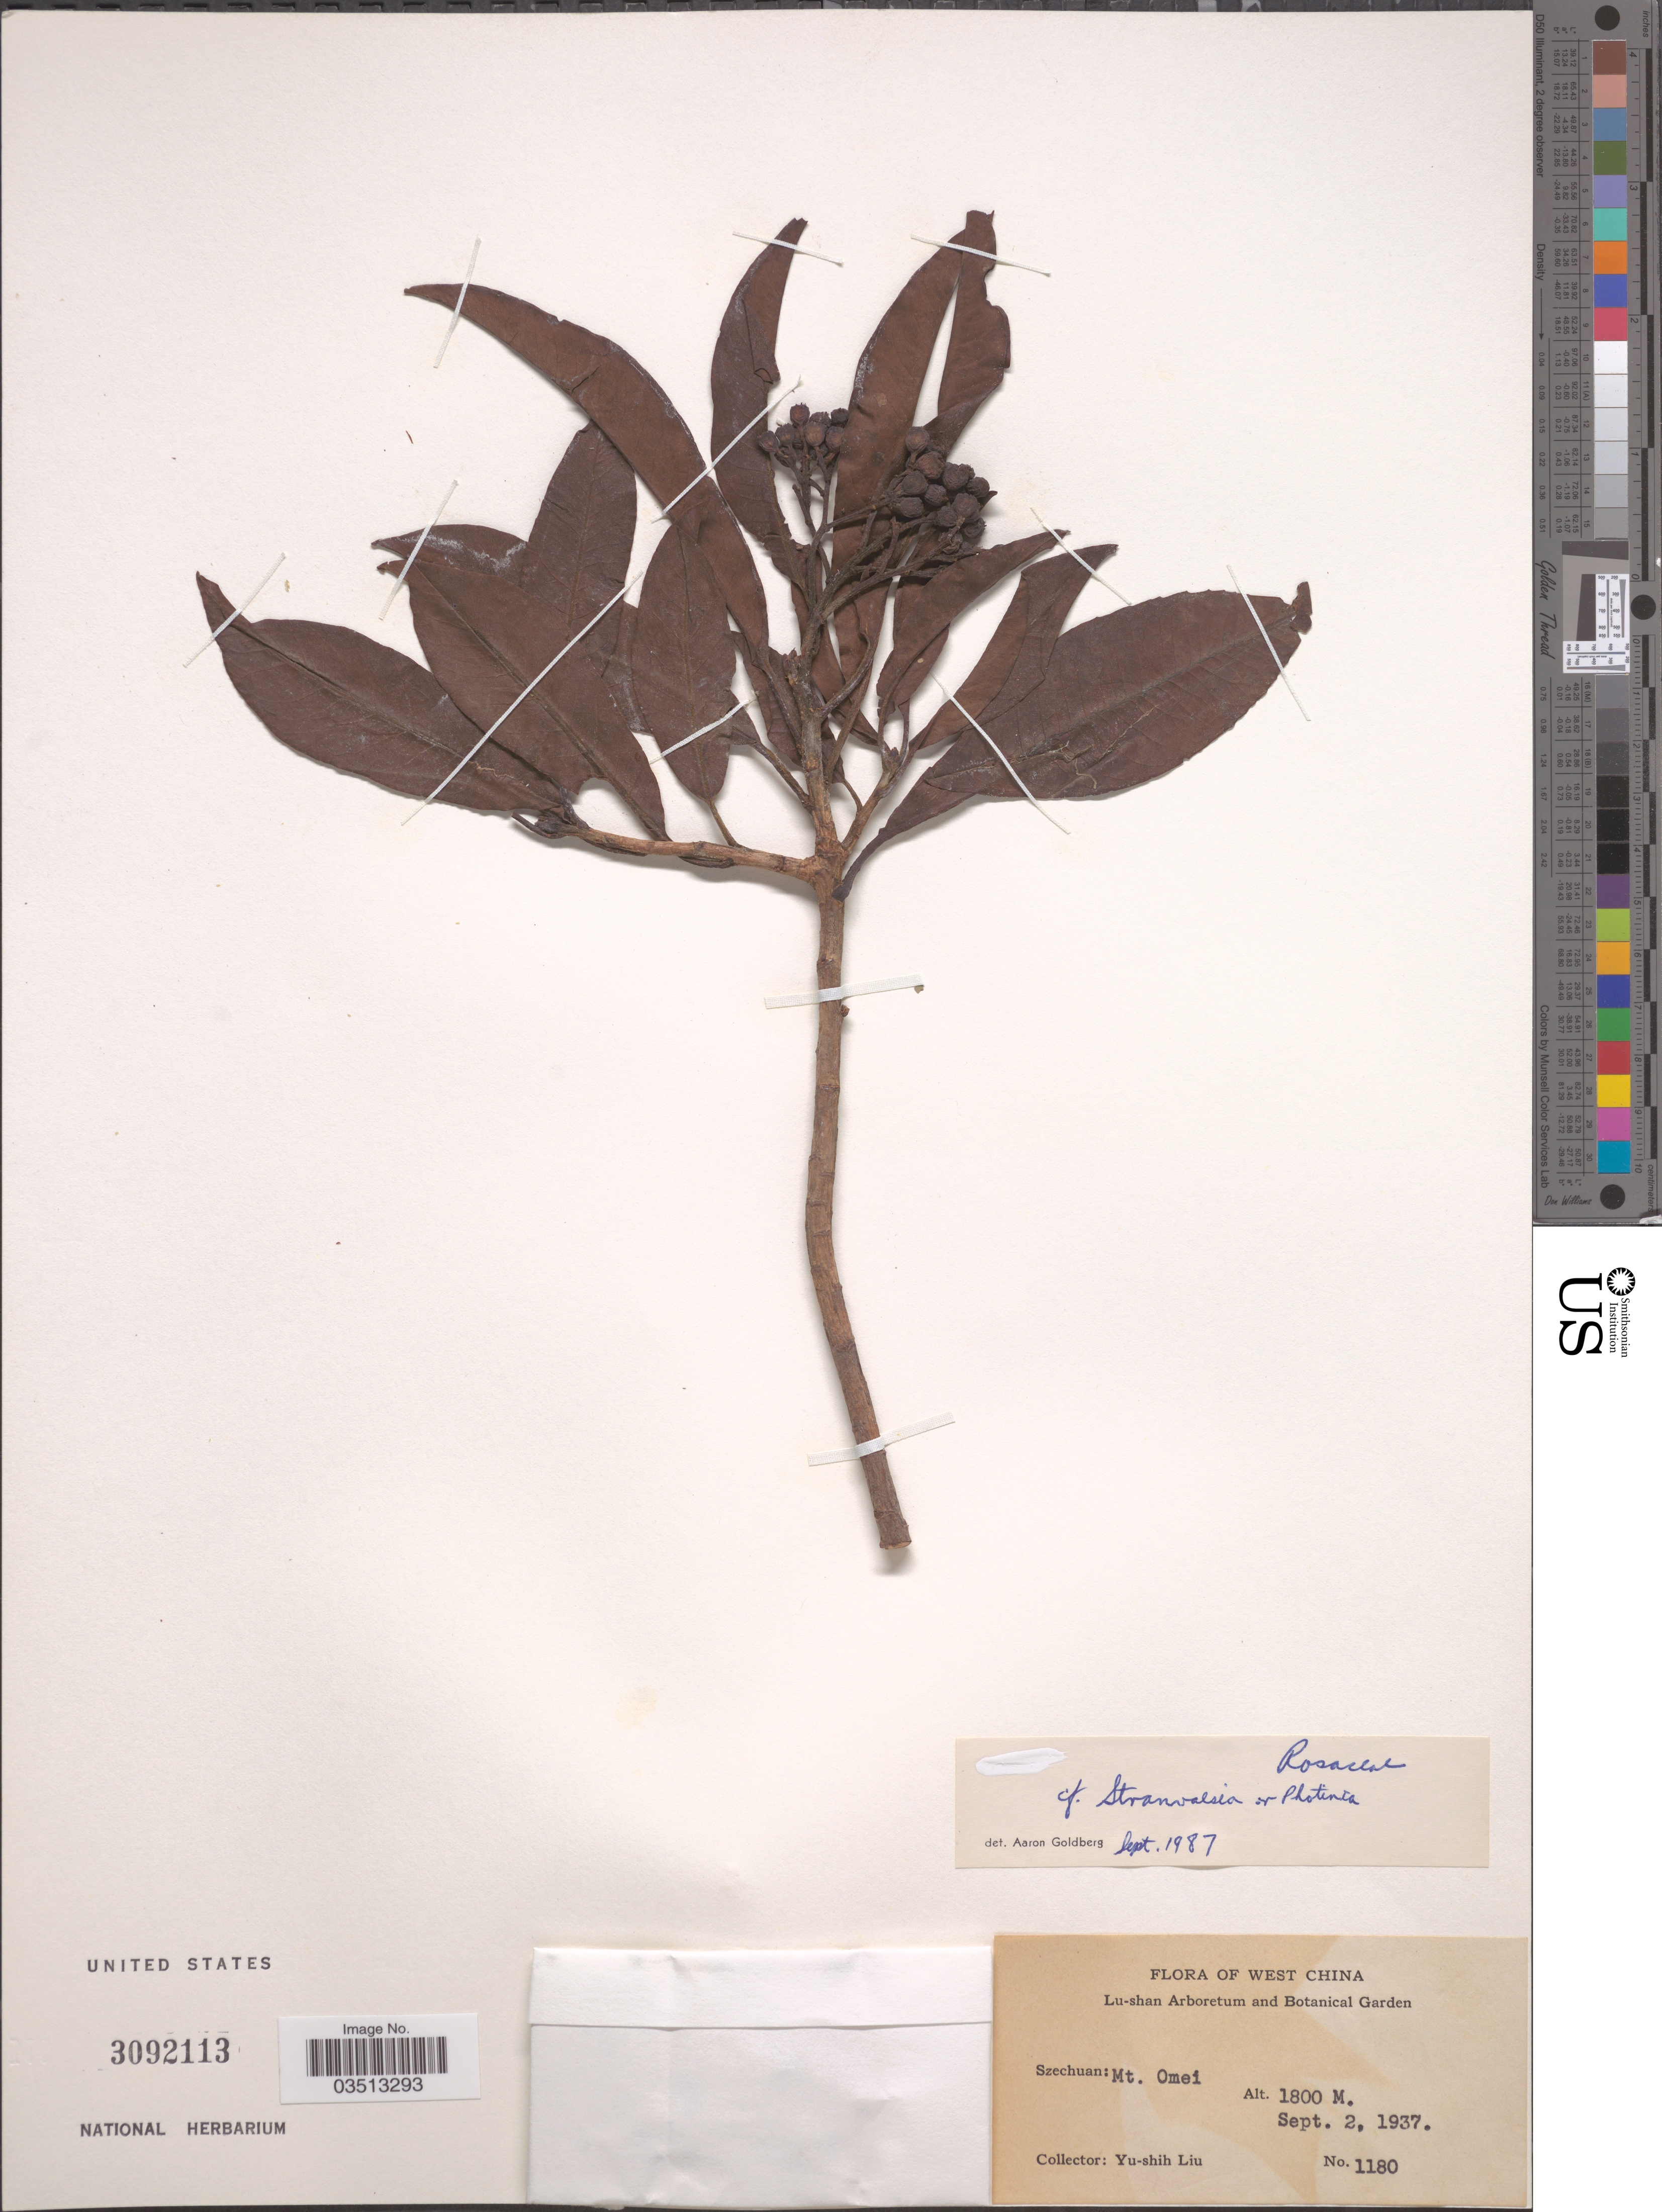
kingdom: Plantae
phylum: Tracheophyta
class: Magnoliopsida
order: Rosales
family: Rosaceae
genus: Stranvaesia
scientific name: Stranvaesia sp.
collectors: Y.-S. Liu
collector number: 1180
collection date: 1937-09-02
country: China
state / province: Sichuan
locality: West China. Szechuan: Mt. Omei.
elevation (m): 1800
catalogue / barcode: US 3092113